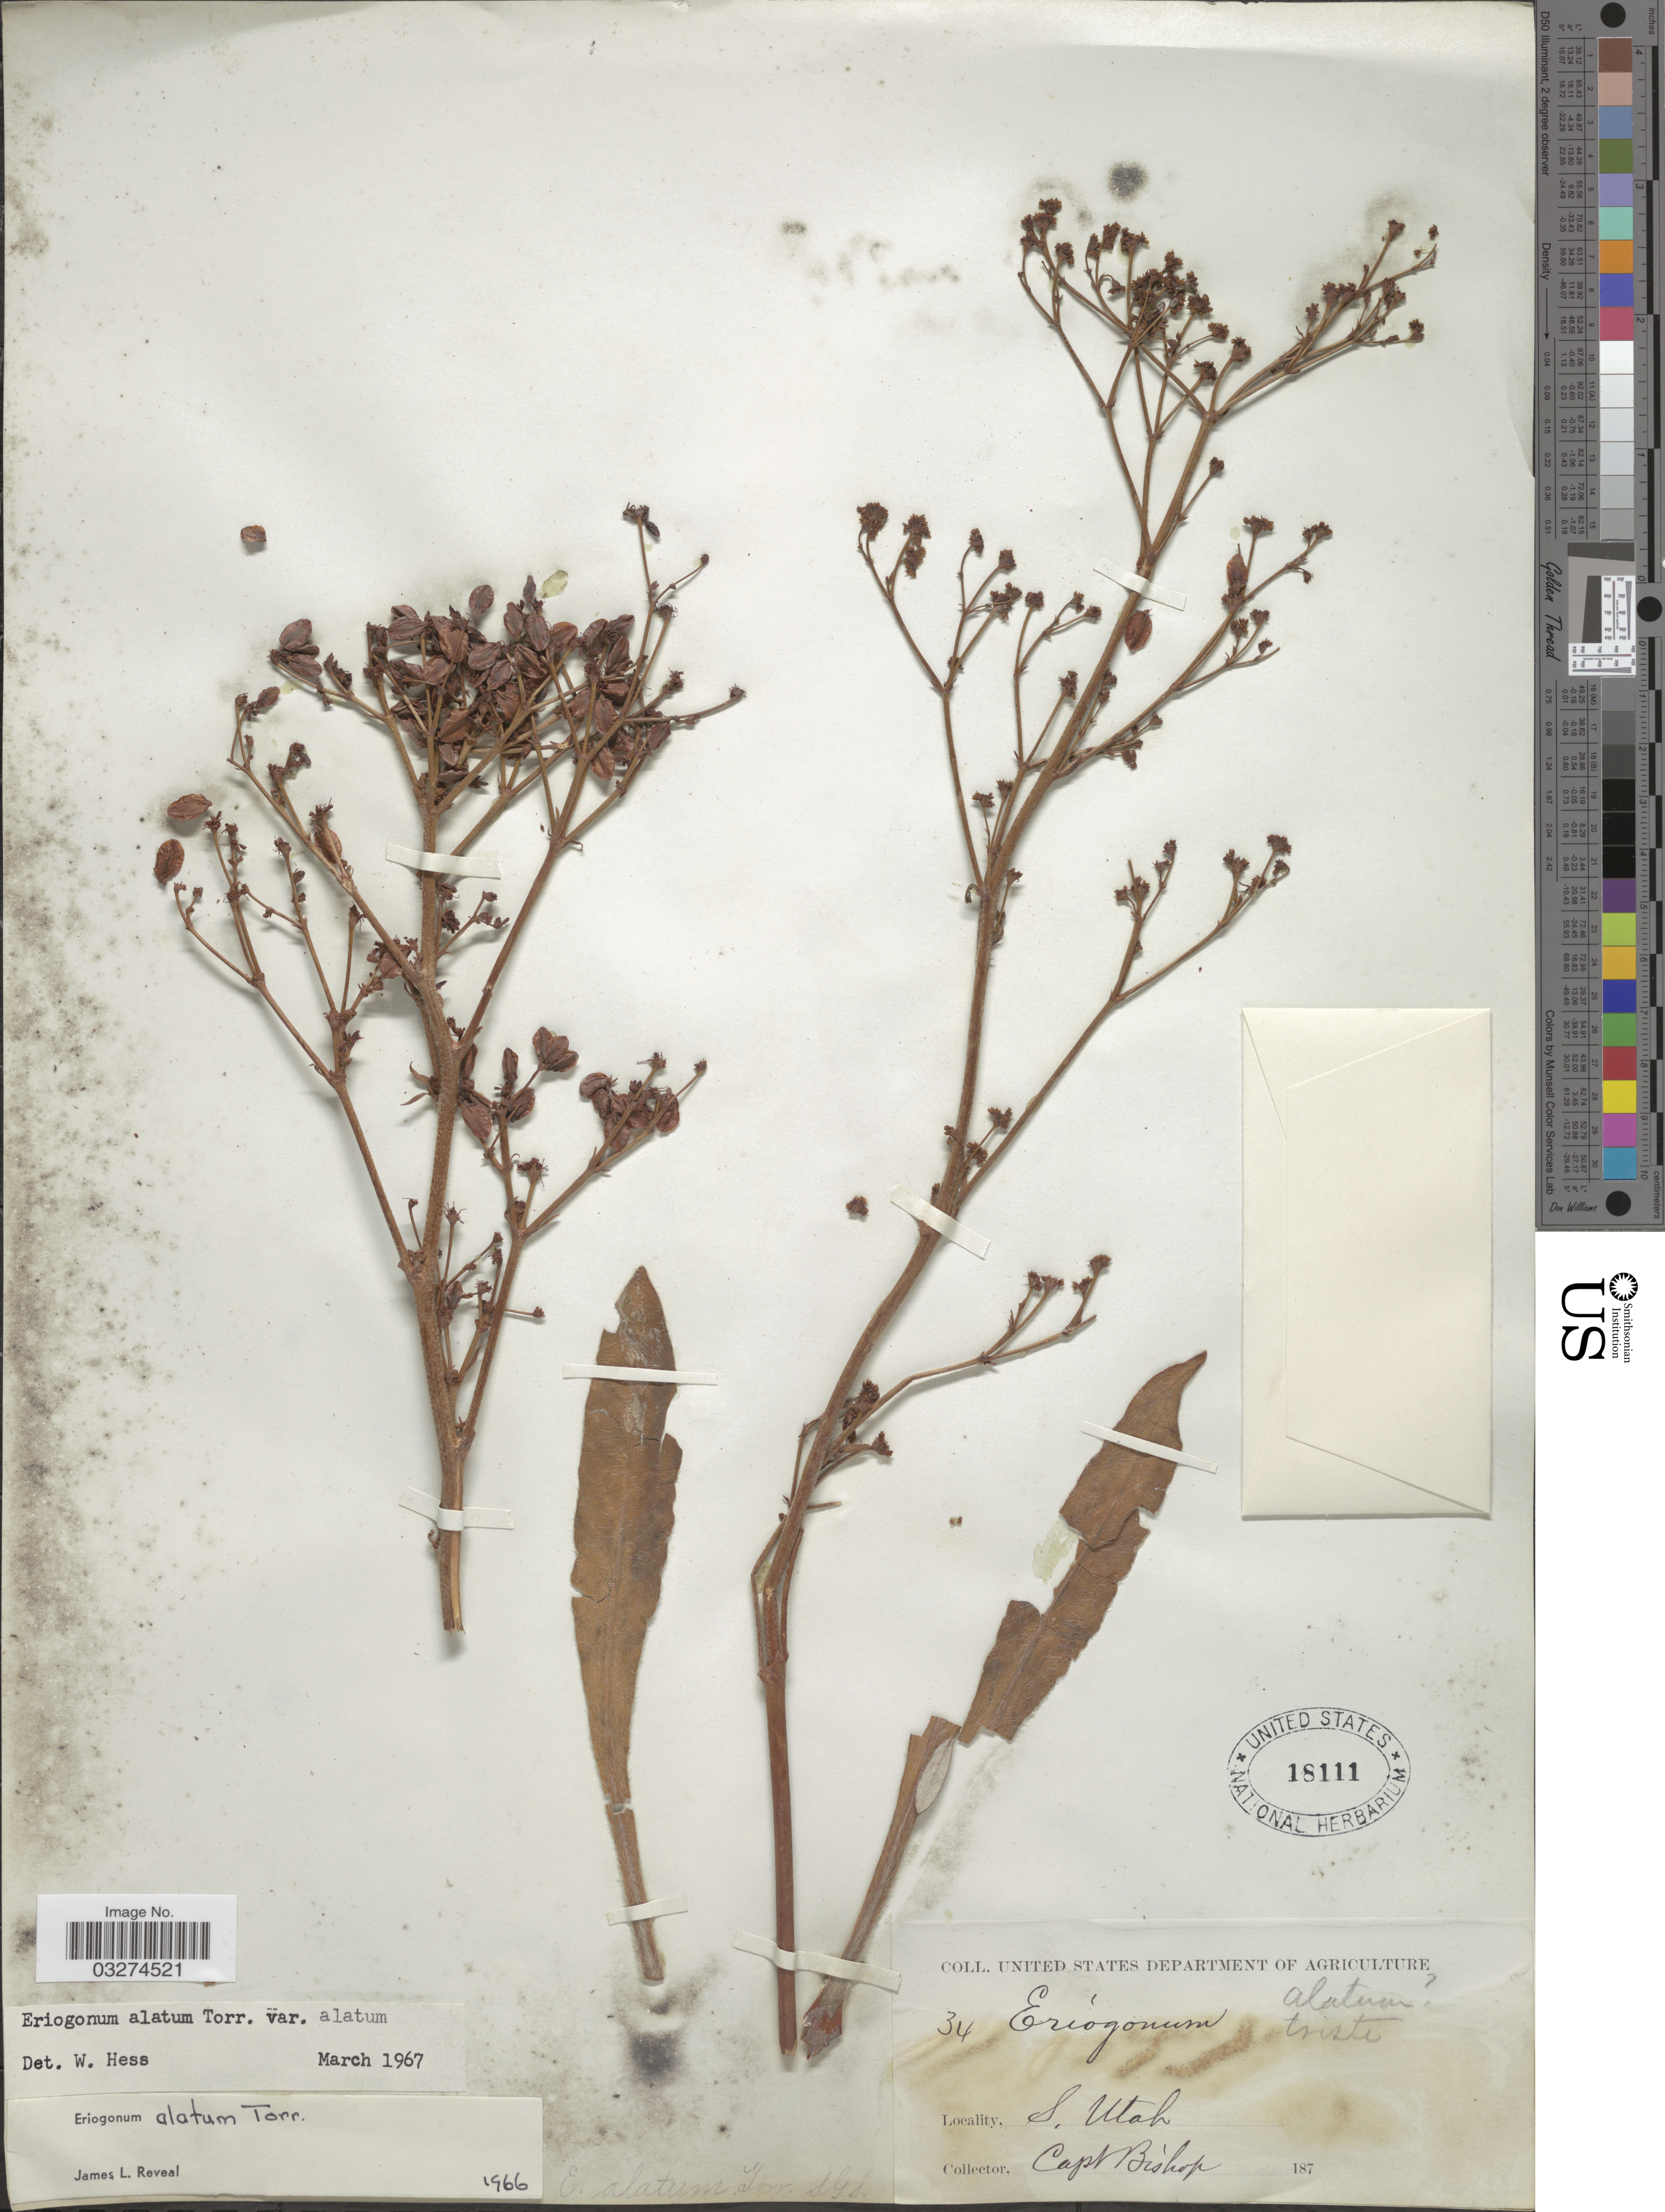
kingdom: Plantae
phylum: Tracheophyta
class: Magnoliopsida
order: Caryophyllales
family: Polygonaceae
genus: Eriogonum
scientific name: Eriogonum alatum var. alatum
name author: Torr.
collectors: F. M. Bishop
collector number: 34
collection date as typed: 187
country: United States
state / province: Utah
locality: S. Utah.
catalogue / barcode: US 18111